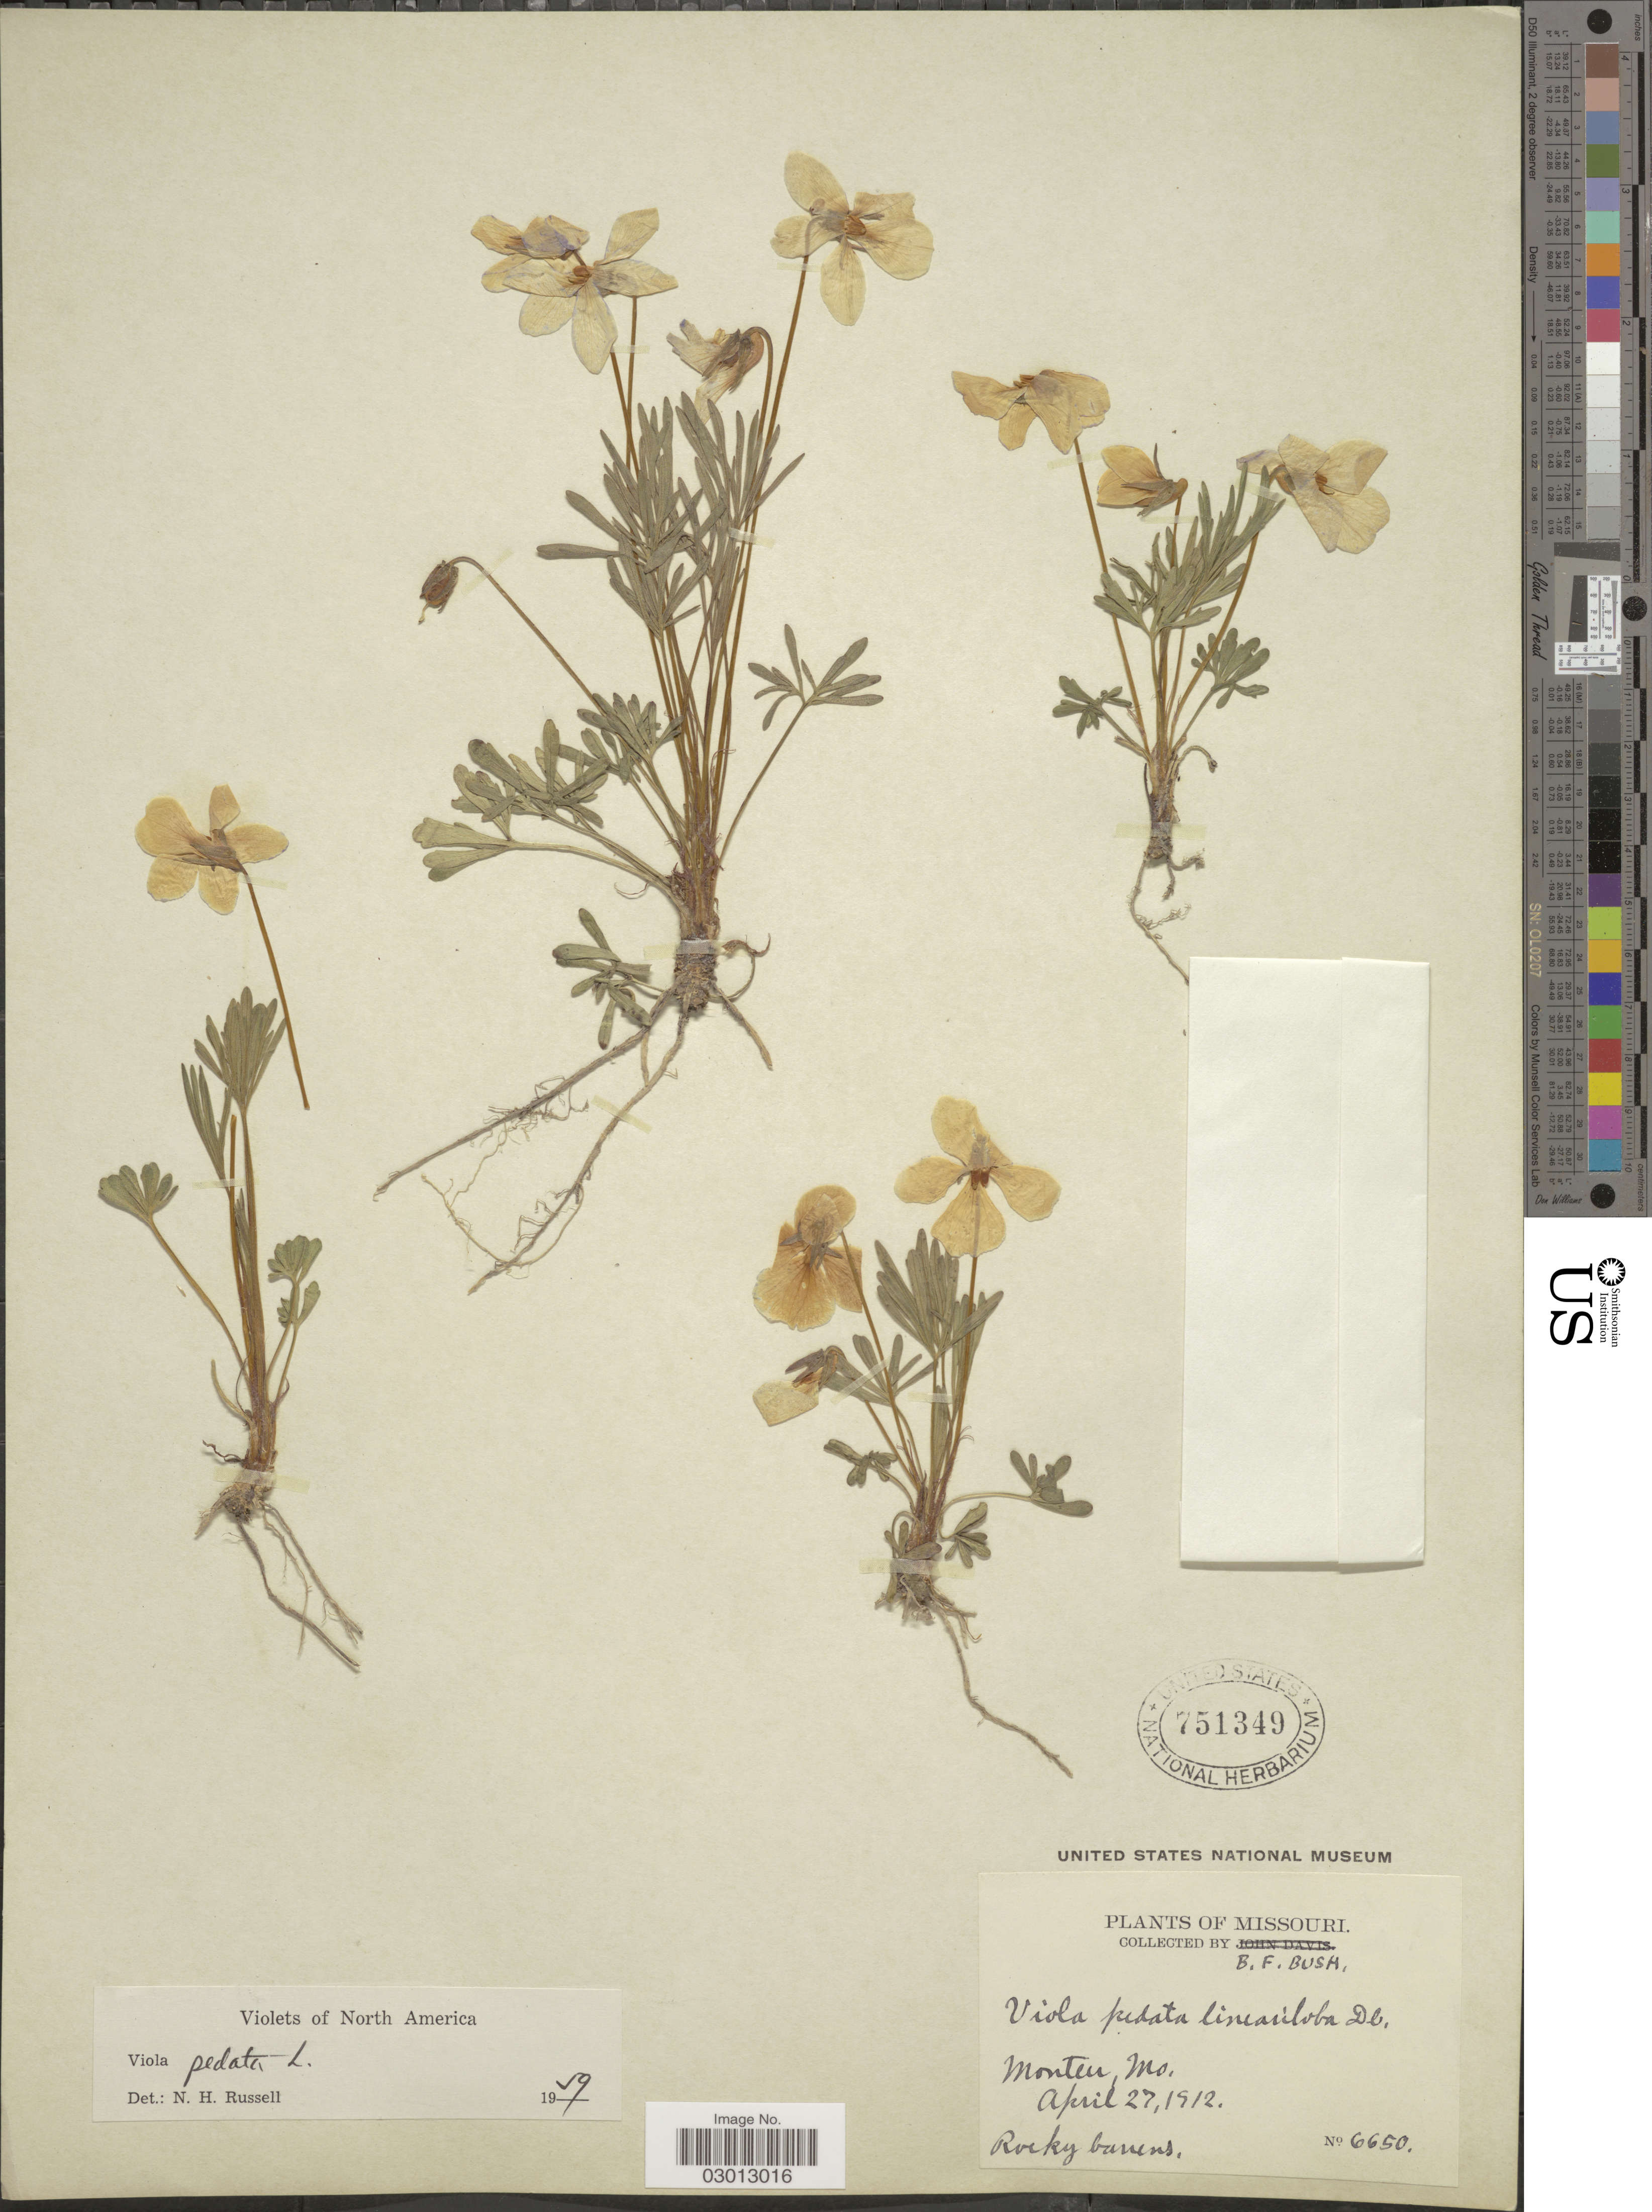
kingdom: Plantae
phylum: Tracheophyta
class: Magnoliopsida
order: Malpighiales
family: Violaceae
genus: Viola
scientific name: Viola pedata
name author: L.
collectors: B. F. Bush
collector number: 6650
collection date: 1912-04-27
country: United States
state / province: Missouri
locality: Montier, Mo.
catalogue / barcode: US 751349